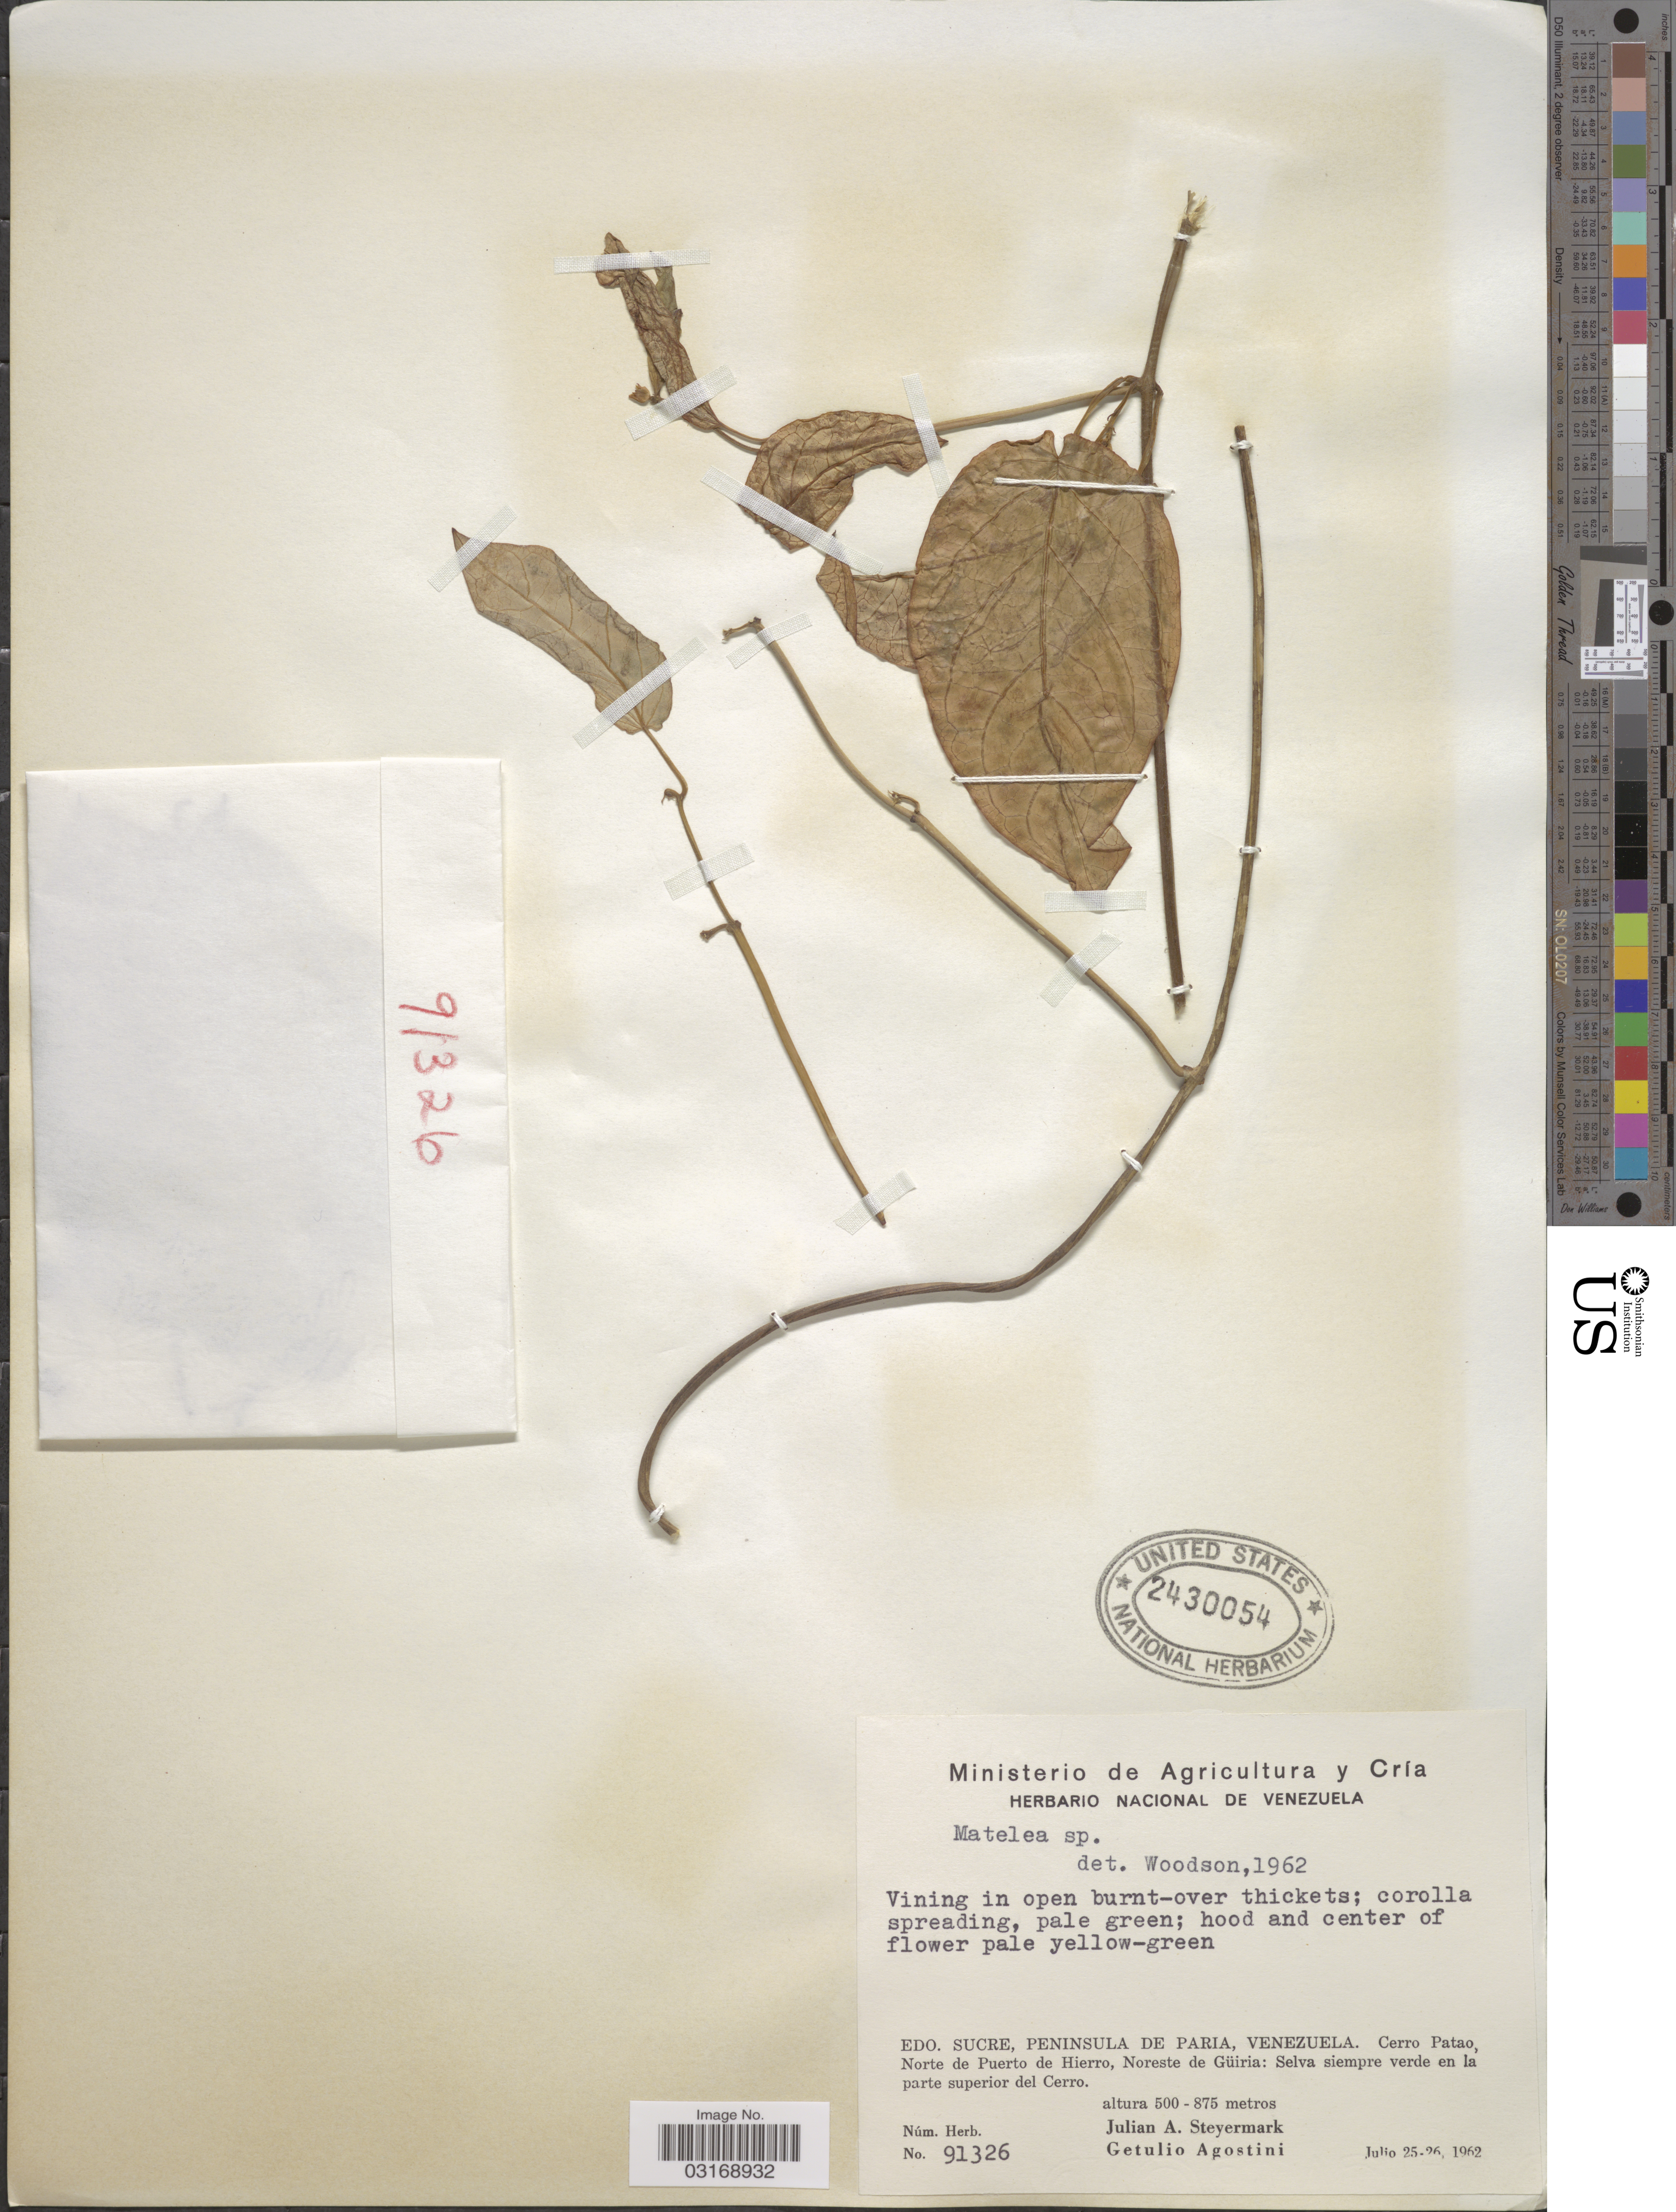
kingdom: Plantae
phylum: Tracheophyta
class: Magnoliopsida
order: Gentianales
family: Apocynaceae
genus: Matelea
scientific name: Matelea sp.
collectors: J. Steyermark & G. Agostini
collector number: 91326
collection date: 1962-07-25/1962-07-26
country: Venezuela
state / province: Sucre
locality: Peninsula de Paria. Cerro Patao, Norte de Puerto de Hierro, Noreste de Güiria: Selva siempre verde en la parte superior del Cerro.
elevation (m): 500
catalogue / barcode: US 2430054